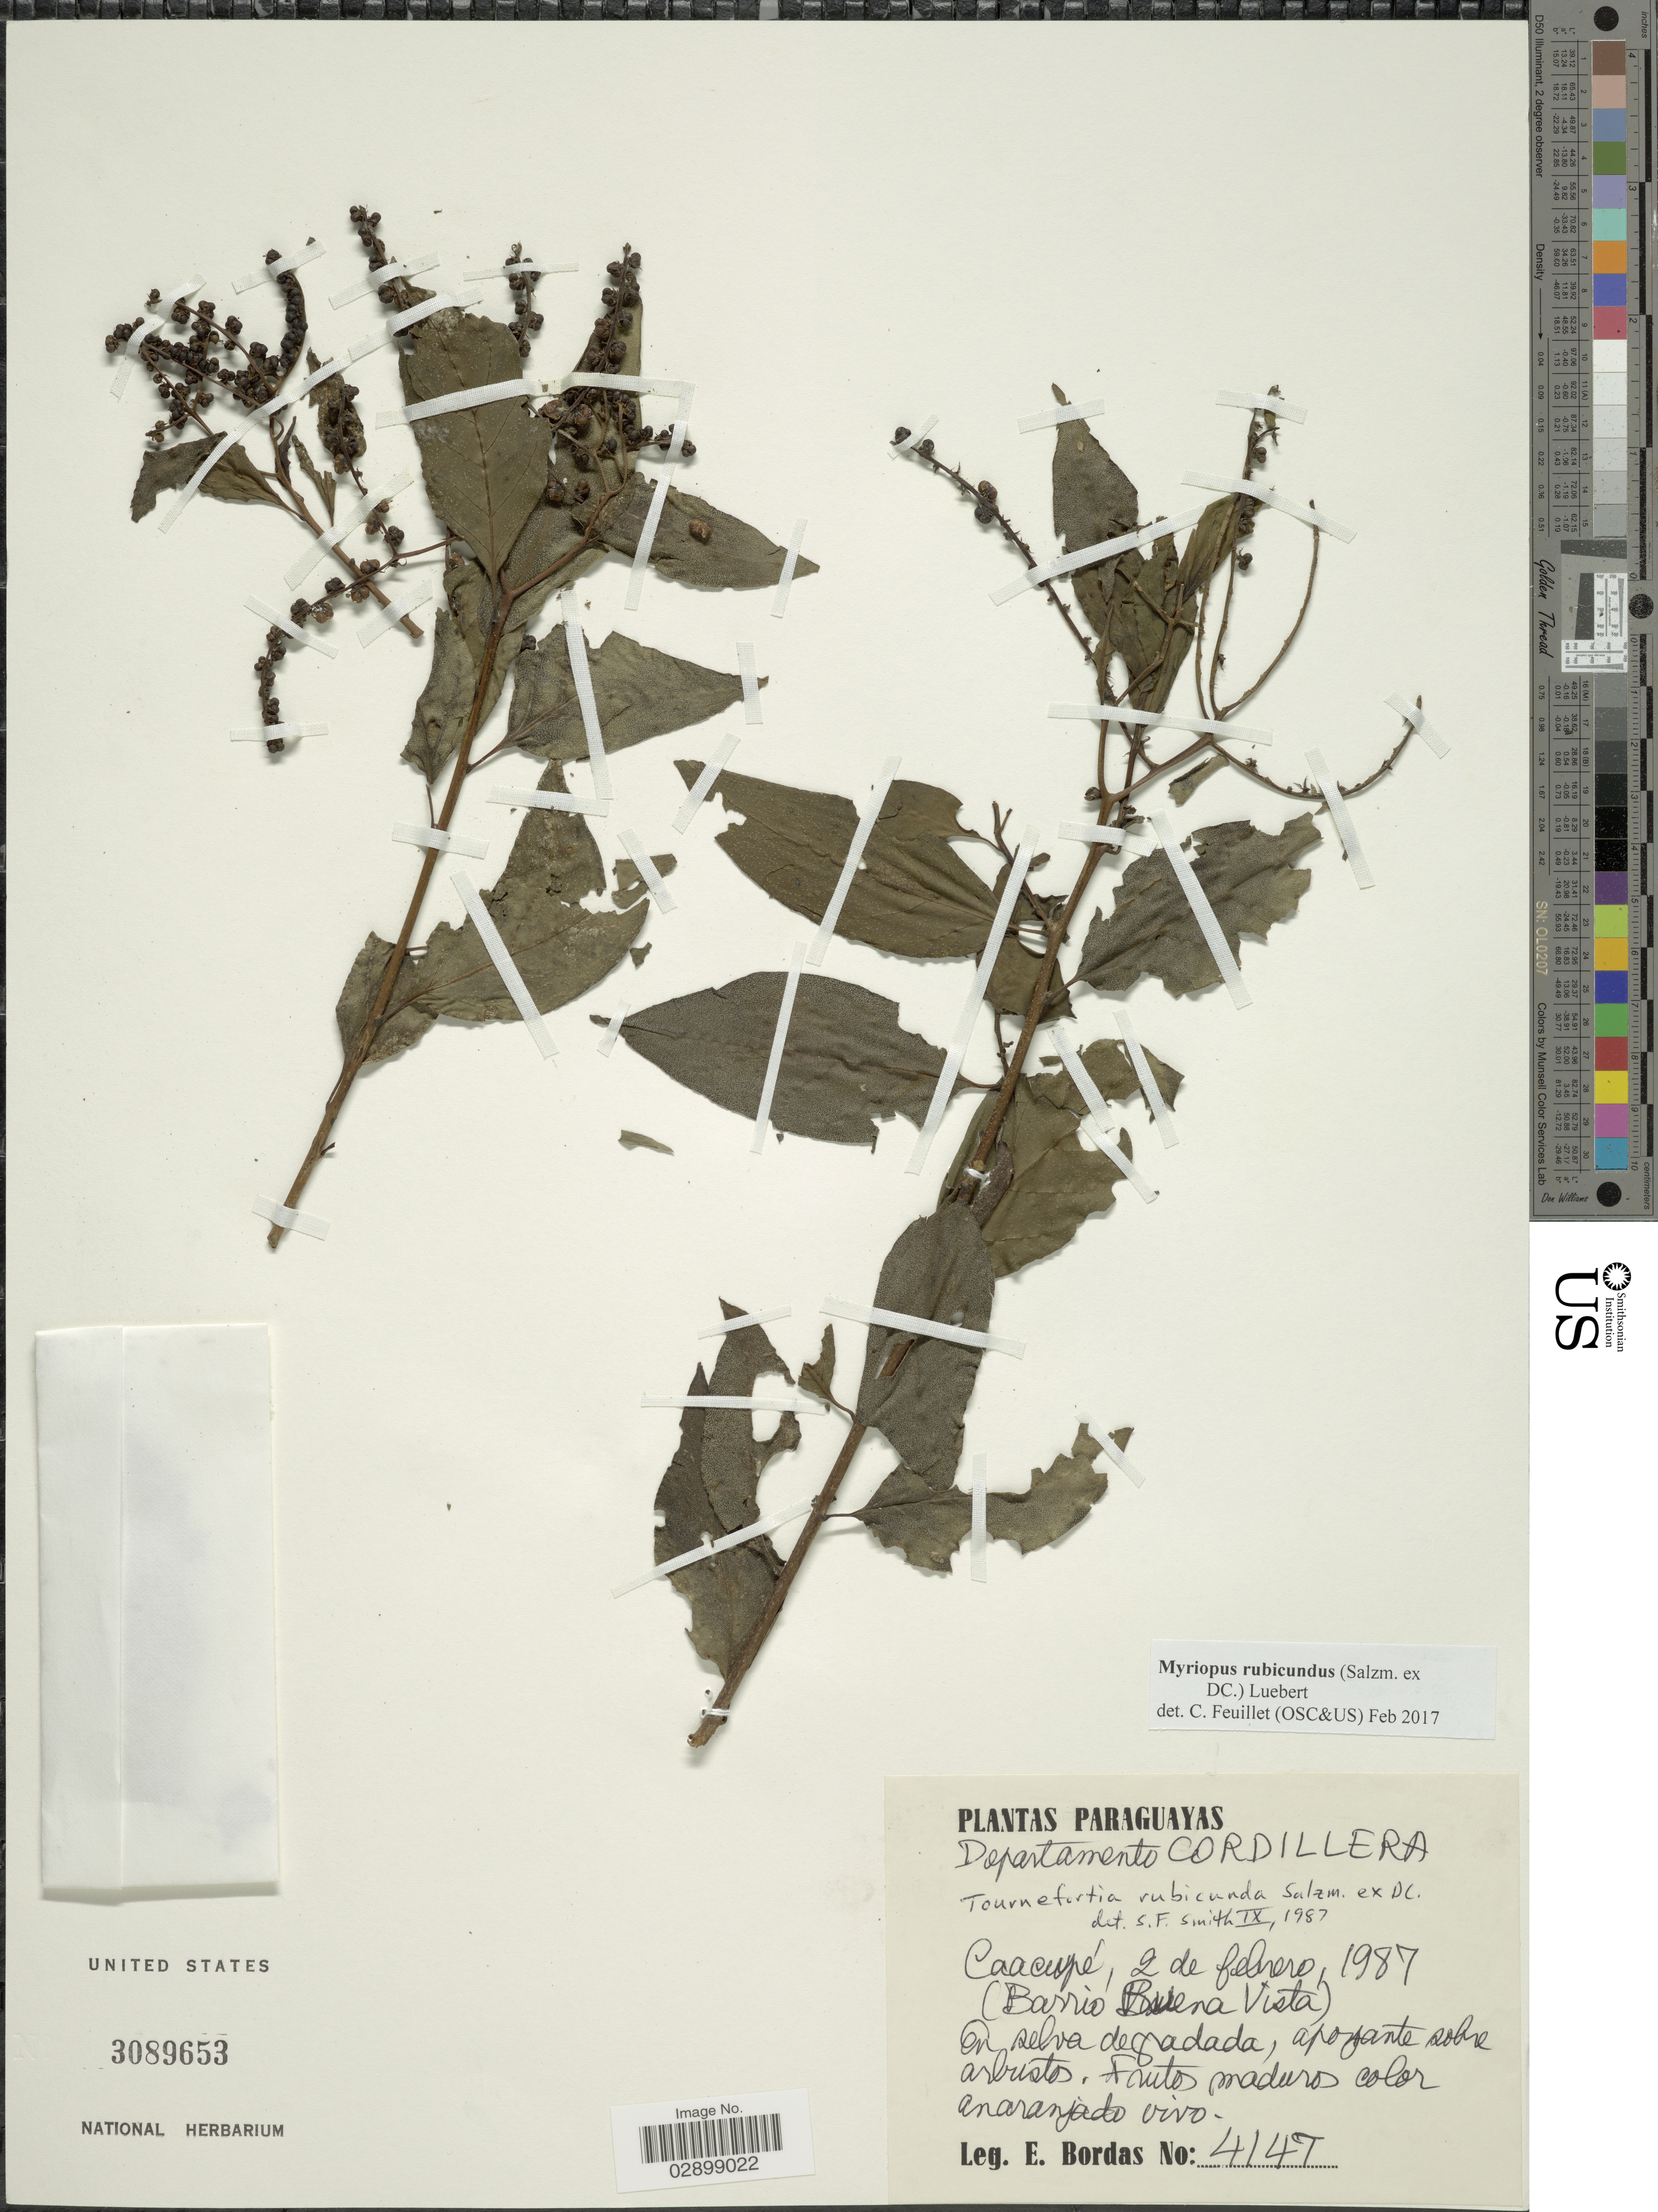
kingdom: Plantae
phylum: Tracheophyta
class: Magnoliopsida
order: Boraginales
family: Heliotropiaceae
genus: Myriopus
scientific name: Myriopus rubicundus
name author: (Salzm. ex DC.)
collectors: E. Bordas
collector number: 4147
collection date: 1987-02-02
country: Paraguay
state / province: Cordillera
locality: Departamento Cordillera. Caacupé, (Buena Vista).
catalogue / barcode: US 3089653